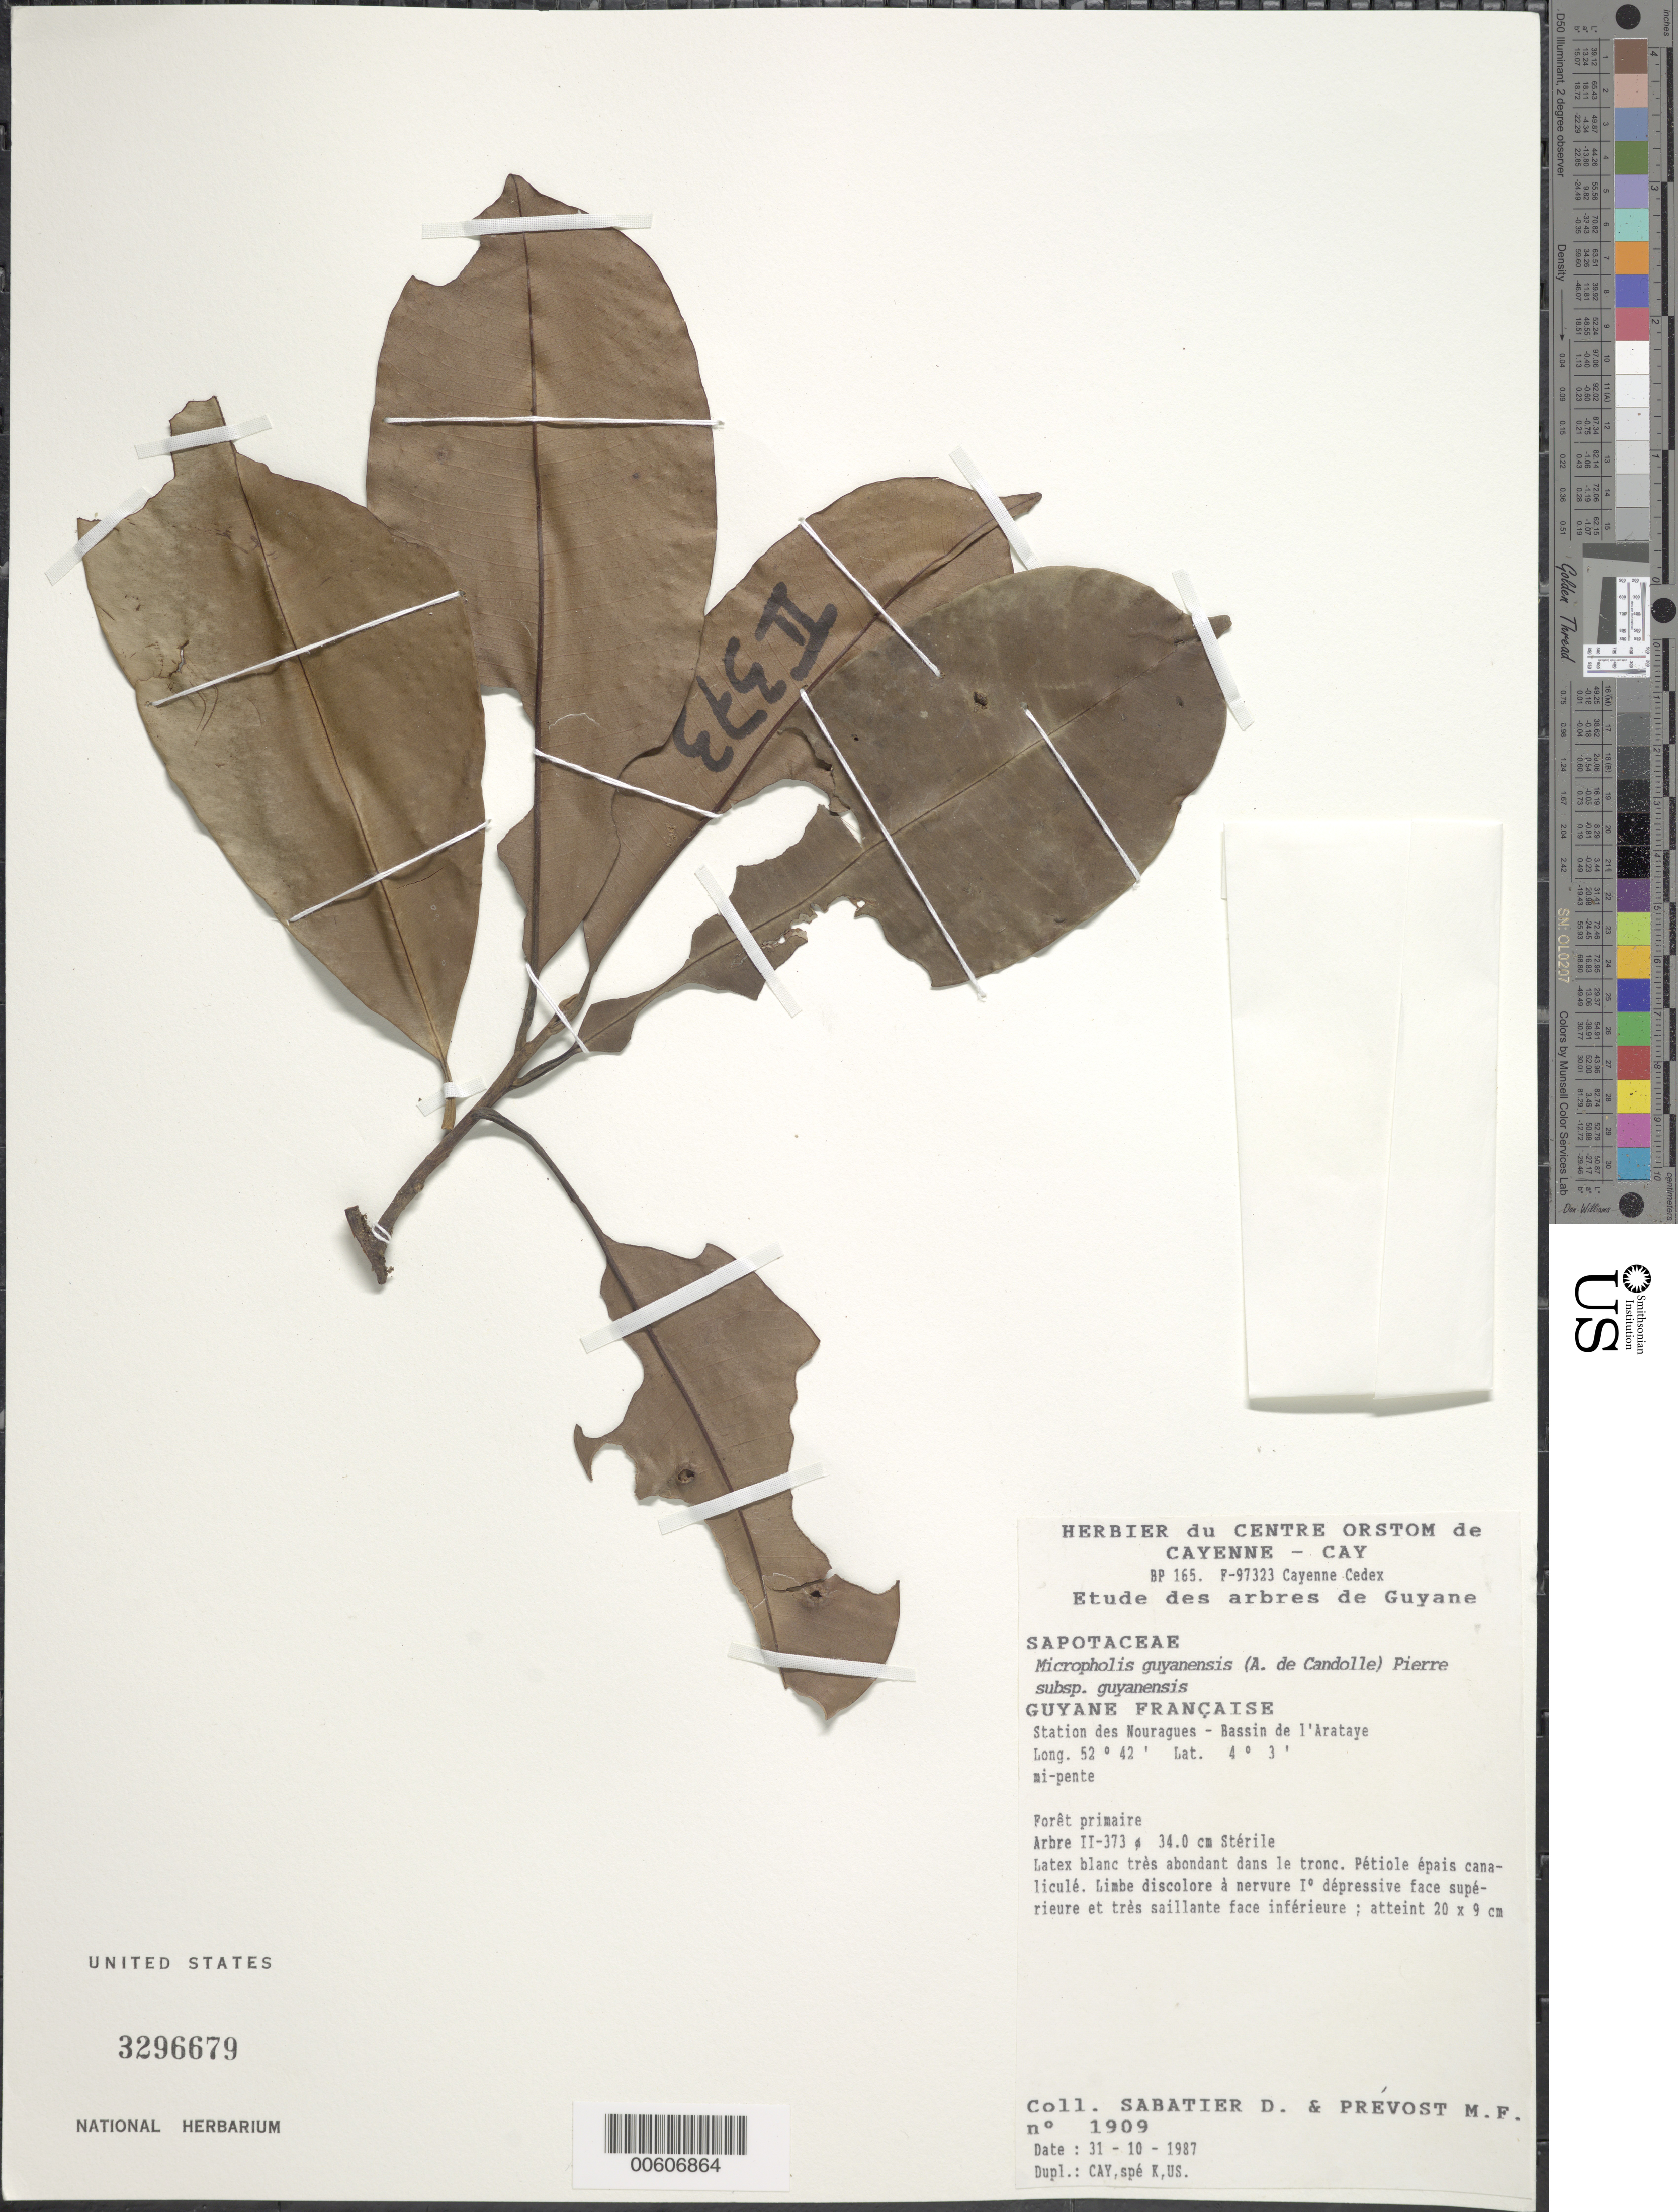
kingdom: Plantae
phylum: Tracheophyta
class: Magnoliopsida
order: Ericales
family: Sapotaceae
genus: Micropholis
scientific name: Micropholis guyanensis subsp. guyanensis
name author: (A. DC.) Pierre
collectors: D. Sabatier & M.-F. Prévost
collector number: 1909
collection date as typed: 31-Oct-87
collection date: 1987-10-31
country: French Guiana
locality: Station des Nouragues, Bassin de l'Approuague, Arataye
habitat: Foret primaire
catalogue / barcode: US 3296679